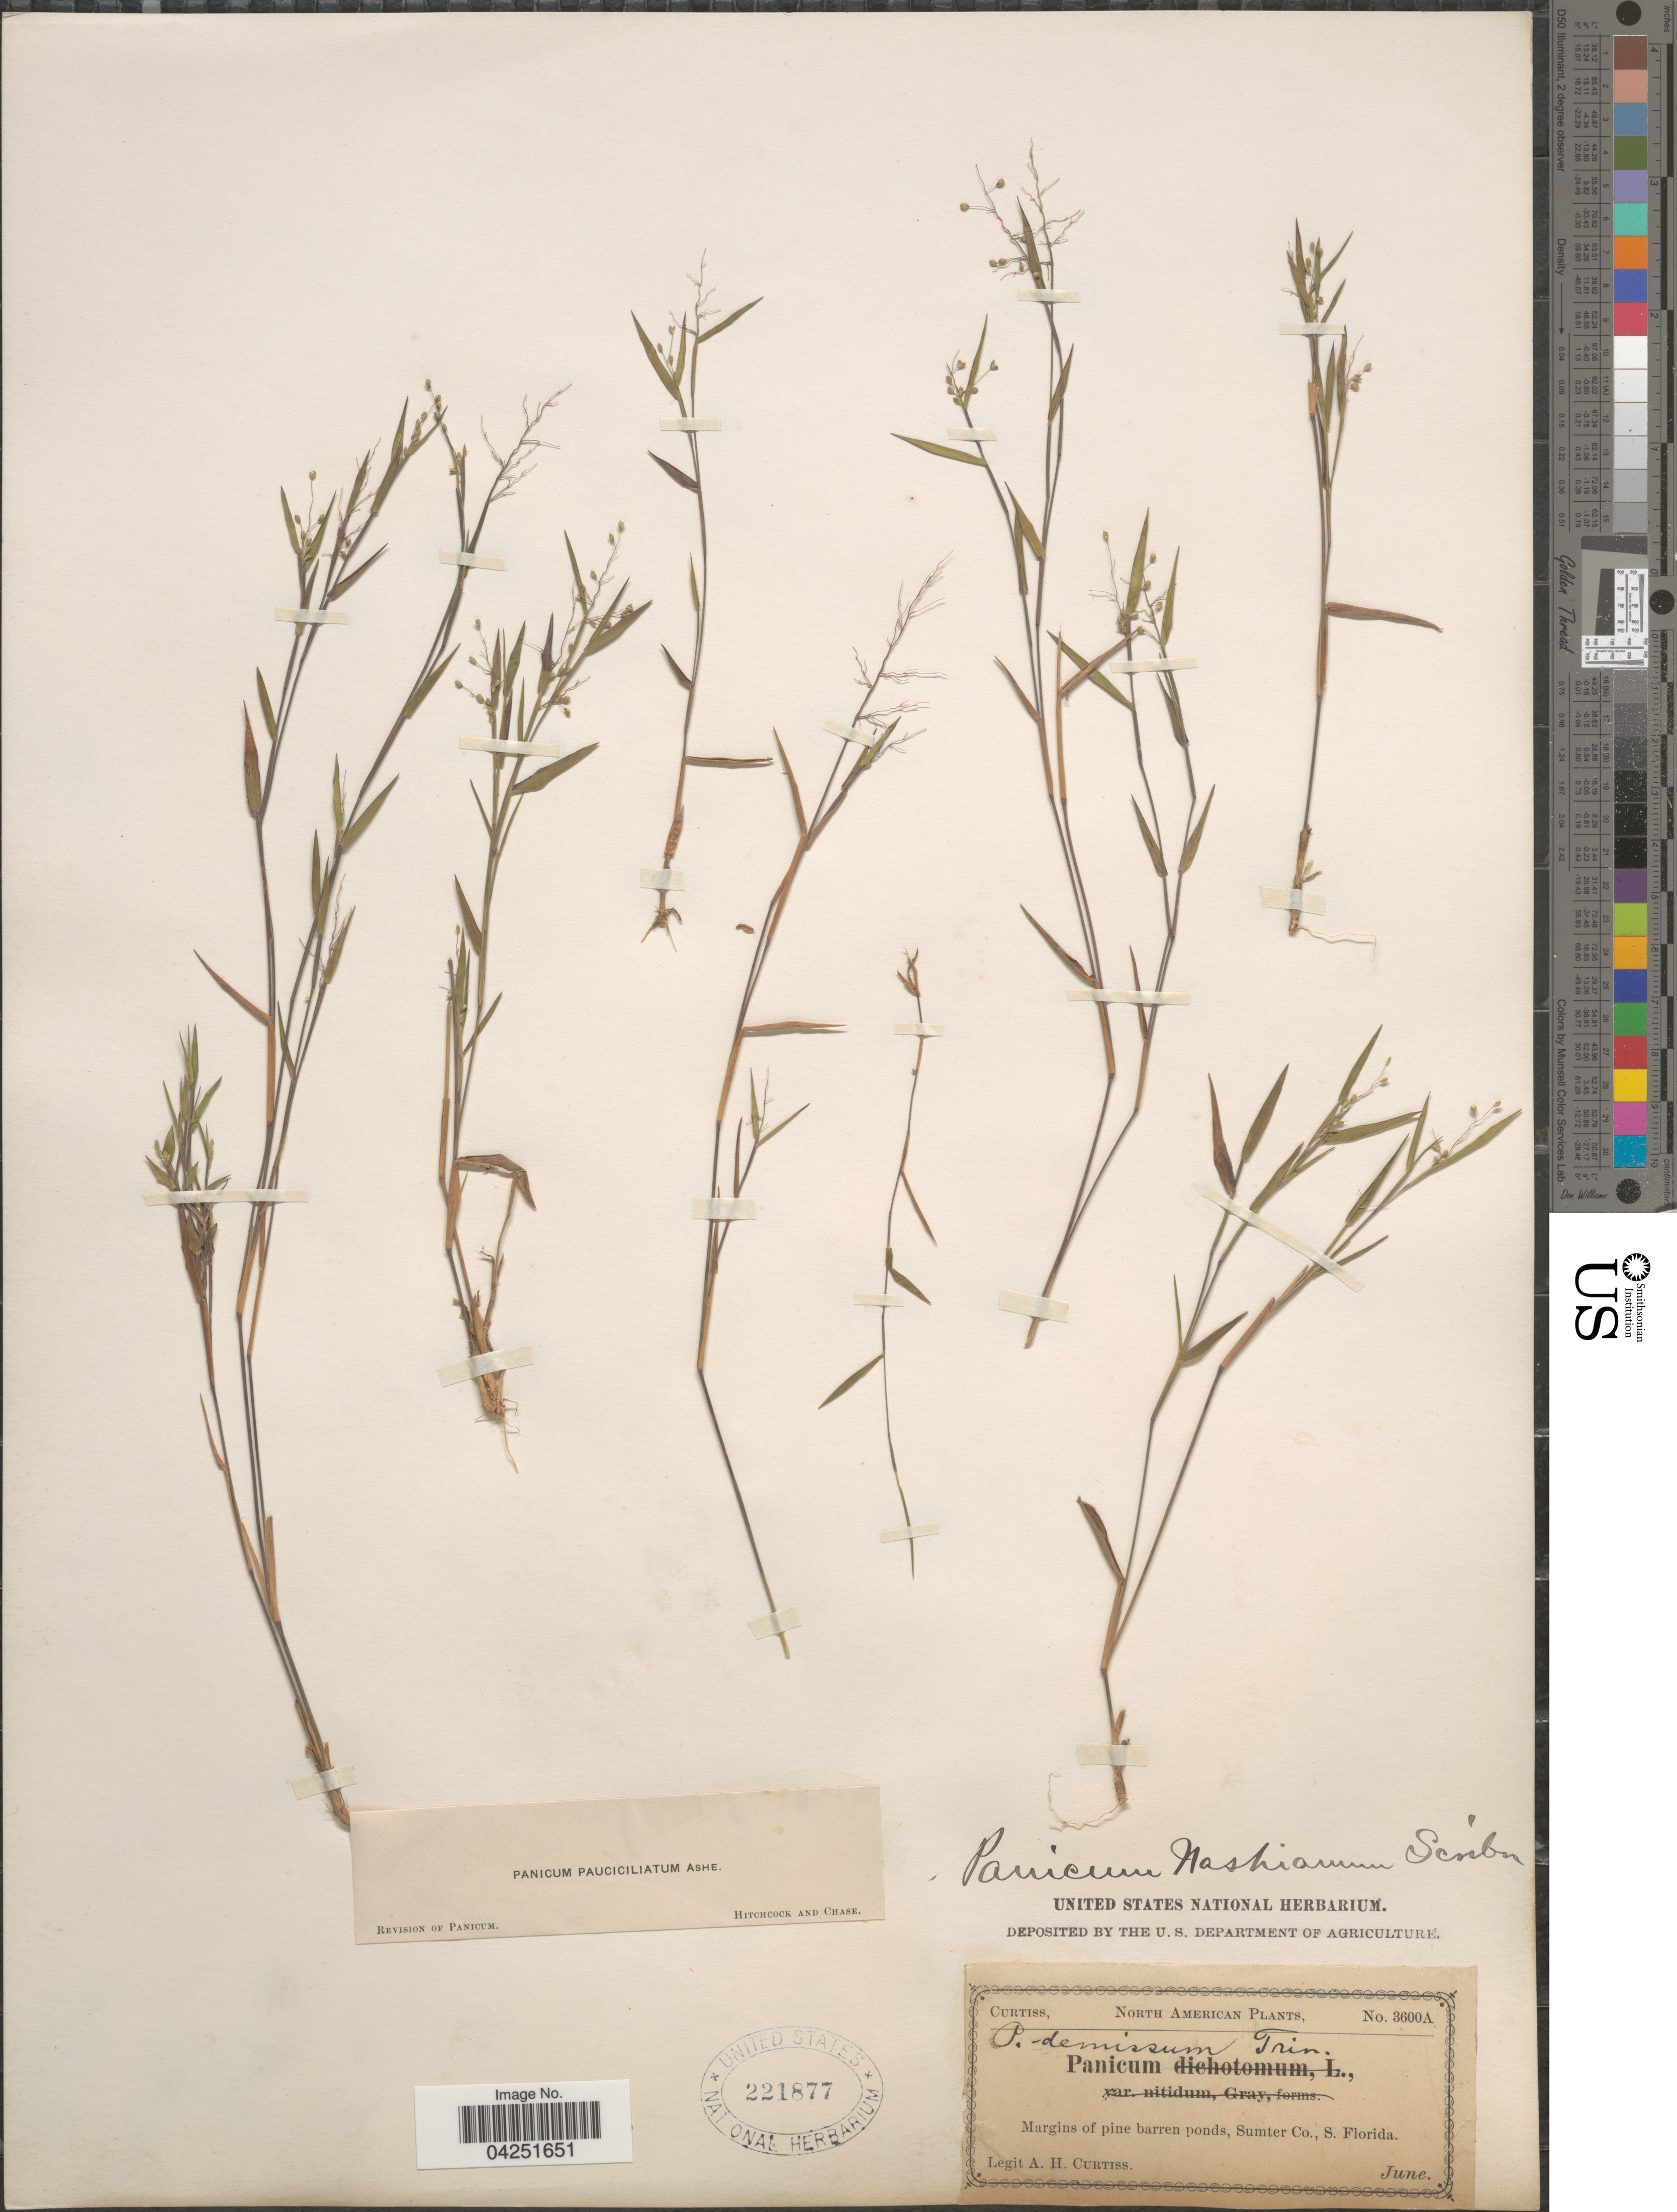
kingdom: Plantae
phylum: Tracheophyta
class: Liliopsida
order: Poales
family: Poaceae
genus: Dichanthelium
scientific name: Dichanthelium acuminatum var. acuminatum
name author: (Sw.) Gould & C.A. Clark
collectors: A. H. Curtiss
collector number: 3600A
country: United States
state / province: Florida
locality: Margins of pine barrens ponds, Sumter Co., S. Florida.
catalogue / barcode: US 221877